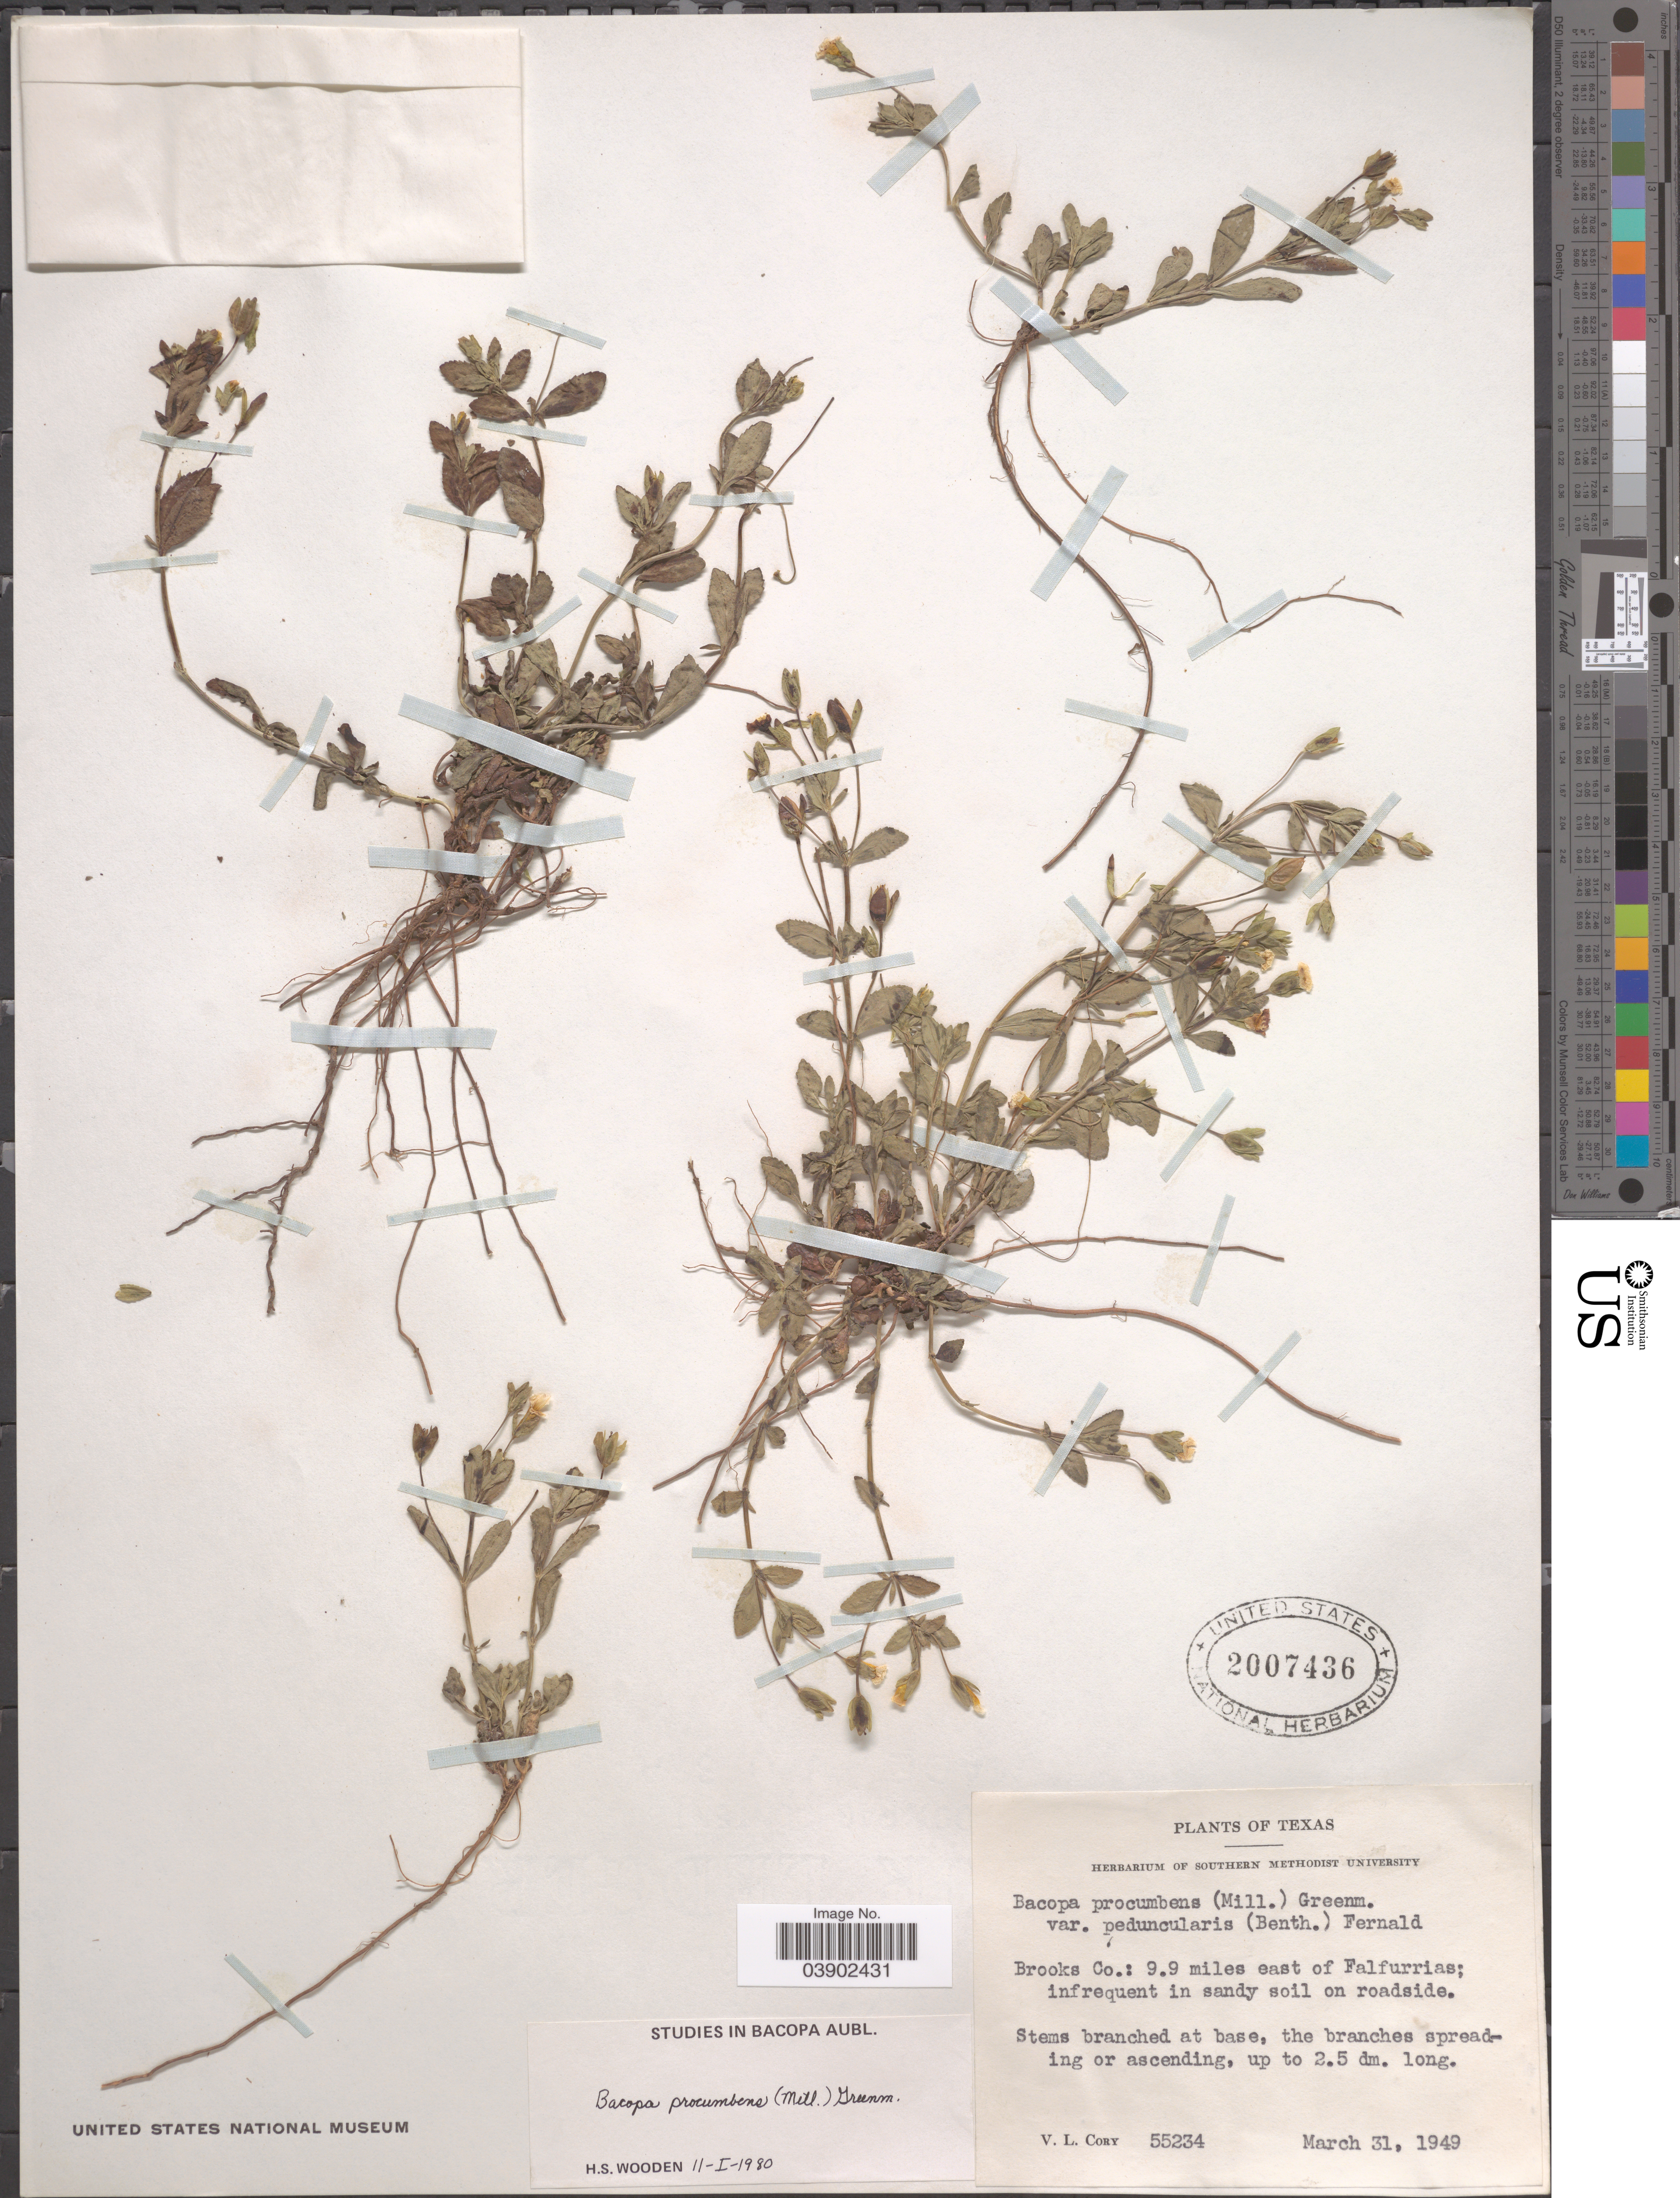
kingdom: Plantae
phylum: Tracheophyta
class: Magnoliopsida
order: Lamiales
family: Plantaginaceae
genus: Mecardonia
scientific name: Mecardonia procumbens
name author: (Mill.) Small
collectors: V. Cory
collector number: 55234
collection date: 1949-03-31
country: United States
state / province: Texas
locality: Brooks Co.: 9.9 miles east of Falfurrias.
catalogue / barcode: US 2007436